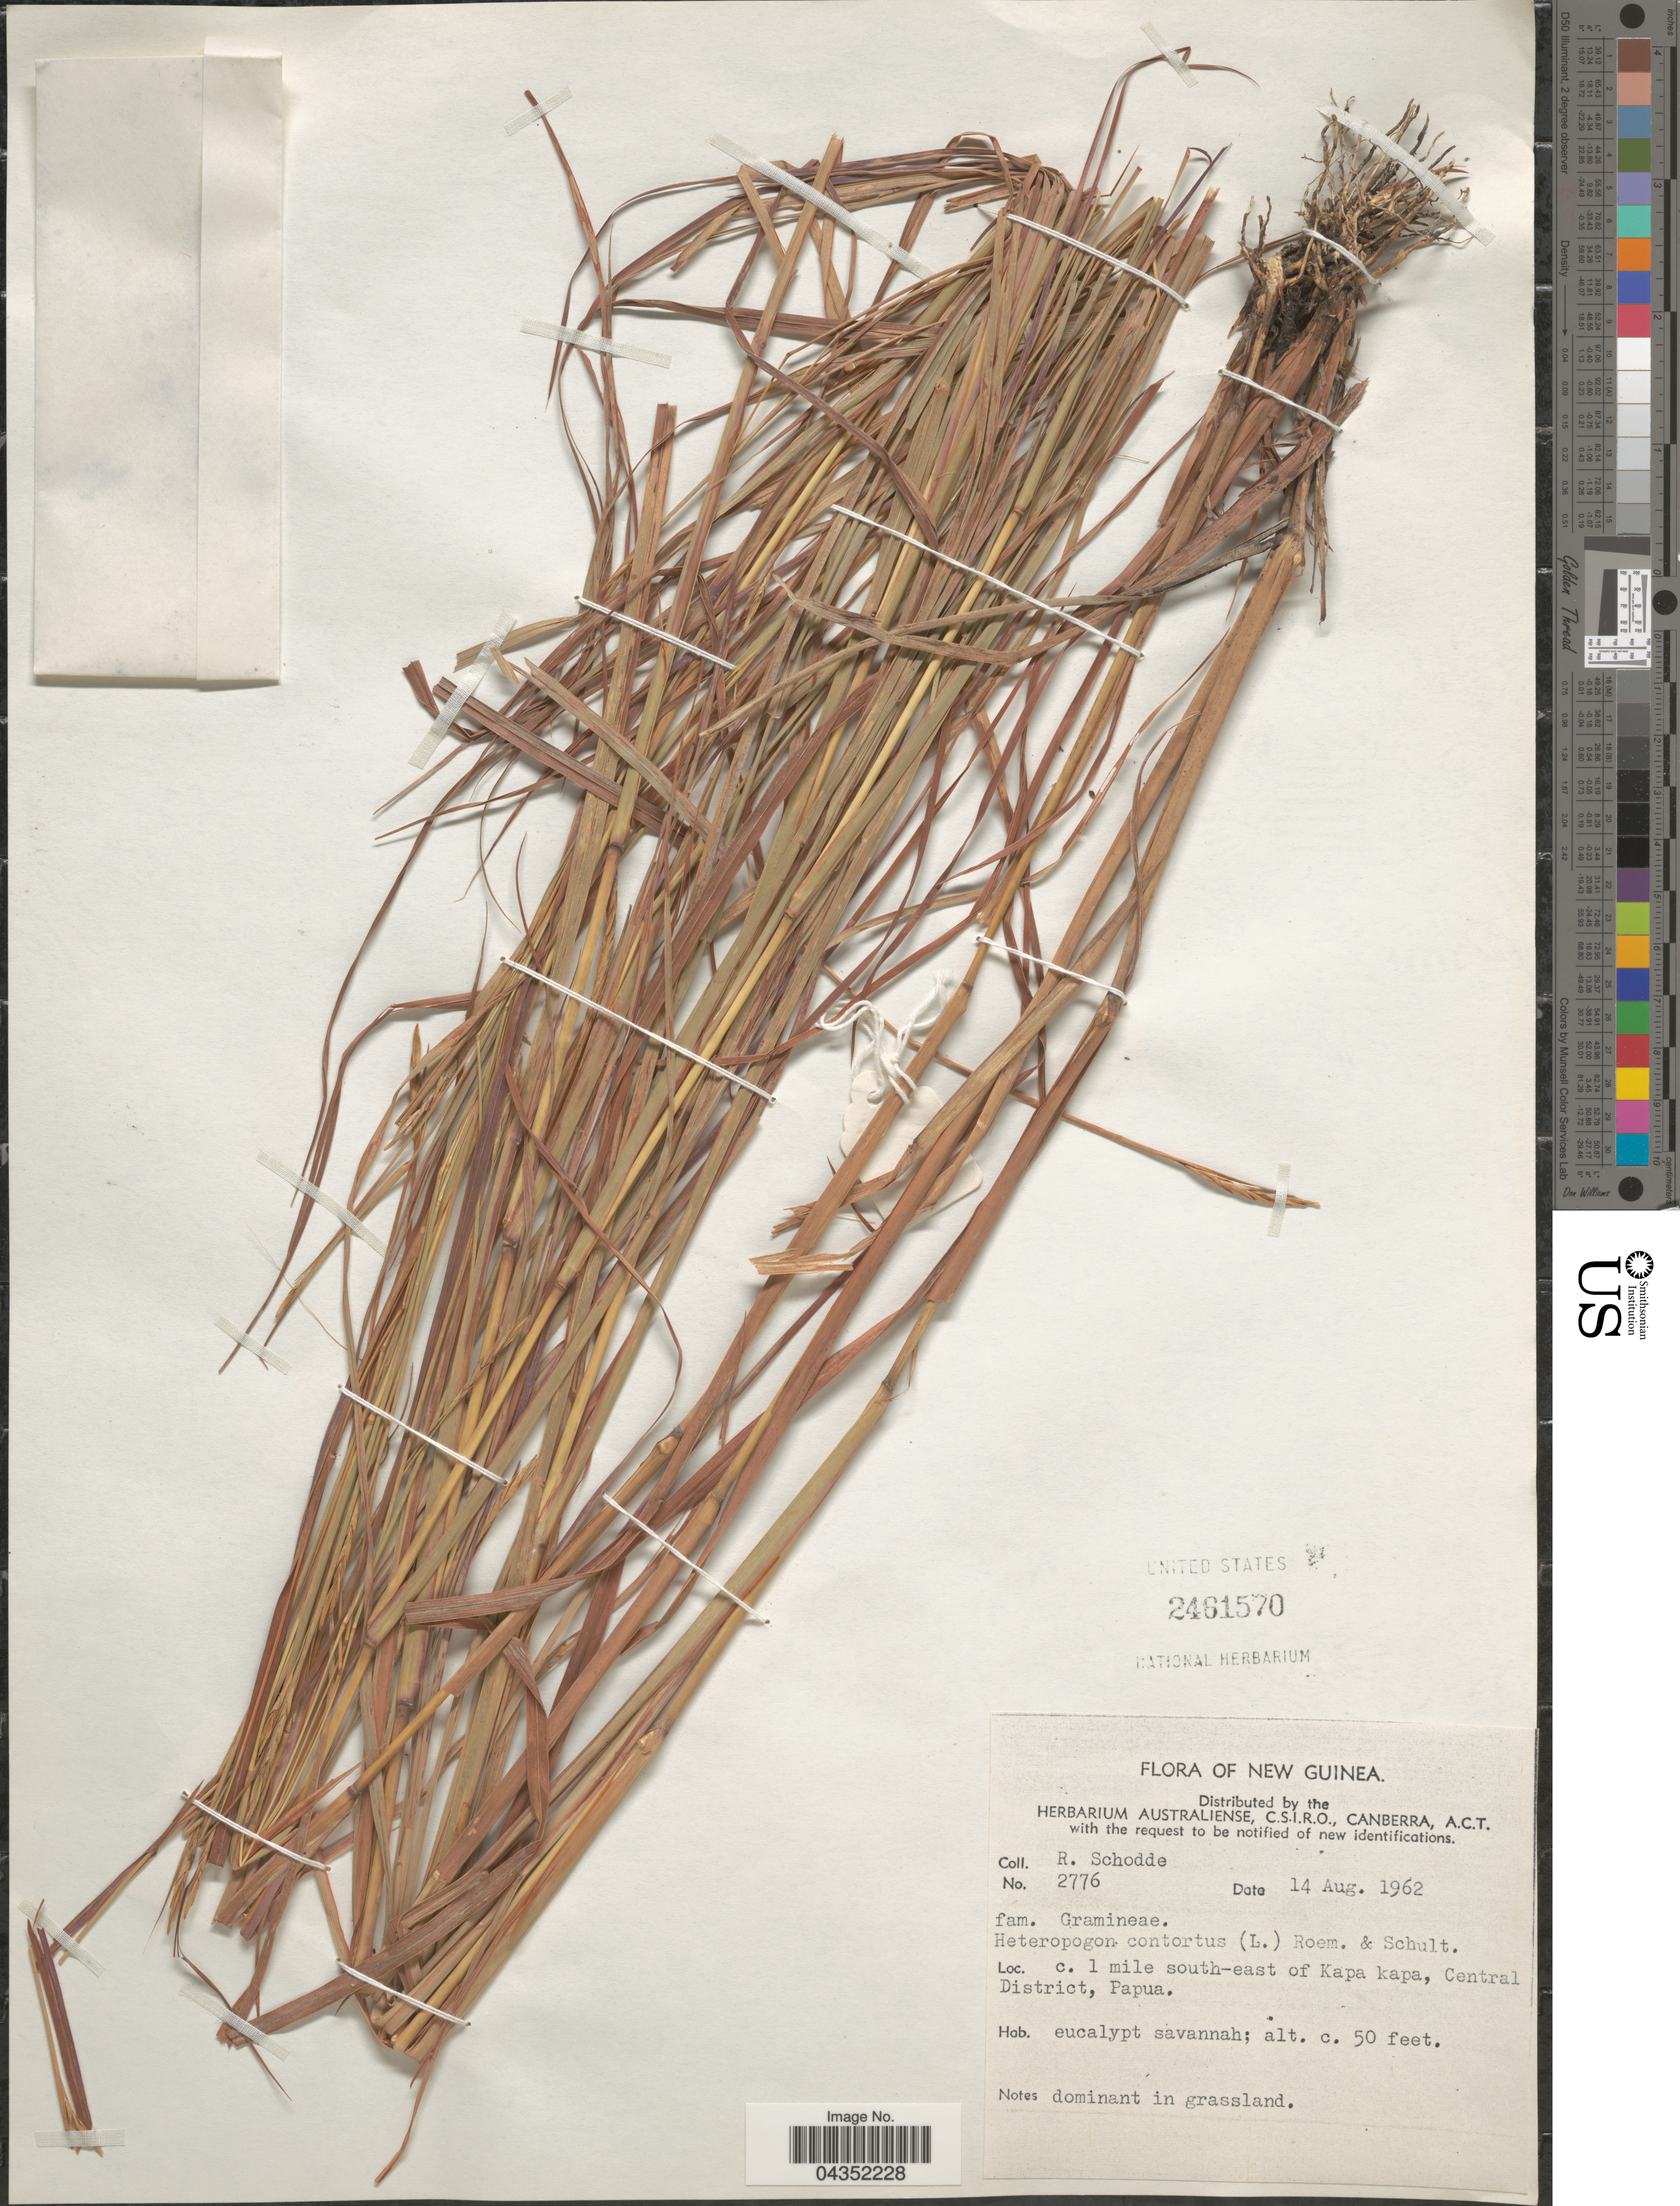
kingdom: Plantae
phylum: Tracheophyta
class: Liliopsida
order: Poales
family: Poaceae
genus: Heteropogon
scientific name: Heteropogon contortus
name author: (L.) P. Beauv. ex Roem. & Schult.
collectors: R. Schodde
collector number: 2776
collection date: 1962-08-14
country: Papua New Guinea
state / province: Central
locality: New Guinea. C. 1 mile south-east of Kapa kapa, Central District, Papua.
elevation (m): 15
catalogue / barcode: US 2461570